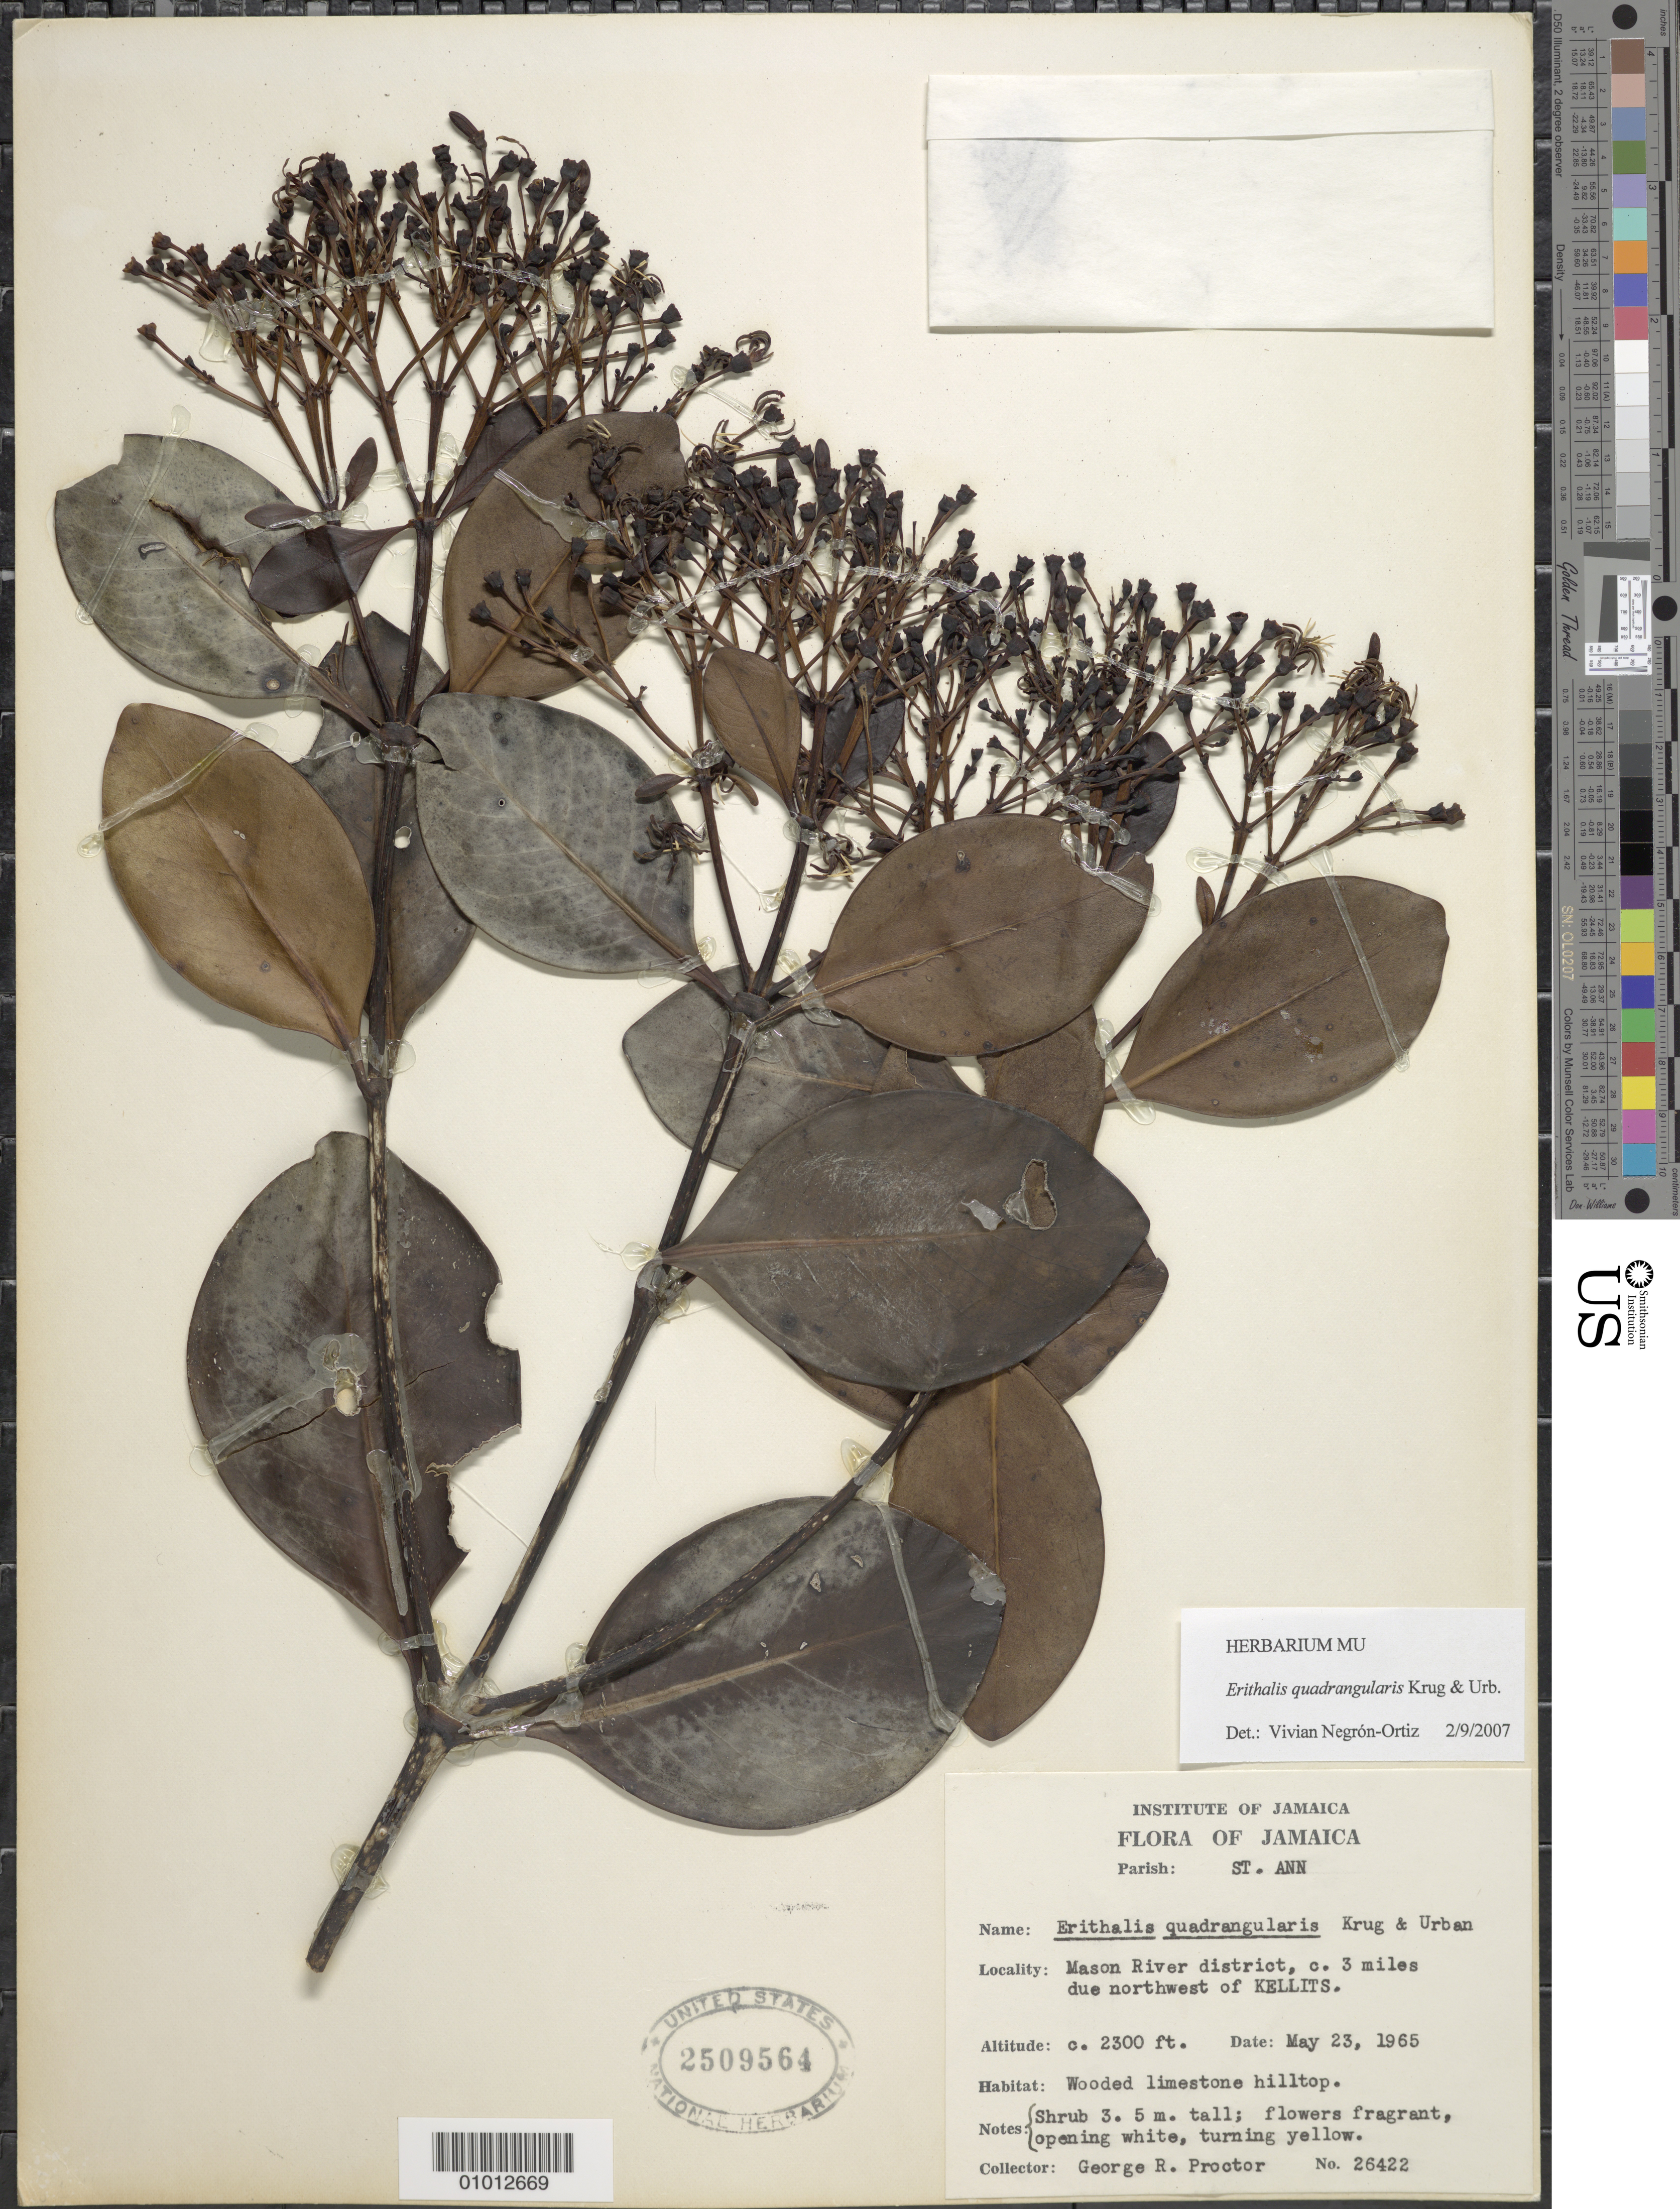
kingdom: Plantae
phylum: Tracheophyta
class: Magnoliopsida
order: Gentianales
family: Rubiaceae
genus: Erithalis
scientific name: Erithalis quadrangularis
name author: Krug & Urb.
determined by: Negrón-Ortiz, V.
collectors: G. R. Proctor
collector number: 26422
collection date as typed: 23 May 1965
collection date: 1965-05-23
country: Jamaica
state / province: Saint Ann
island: Jamaica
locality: Mason River district, ca. 3 miles due northwest of Kellits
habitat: Wooded limestone hilltop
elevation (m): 701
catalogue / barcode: US 2509564